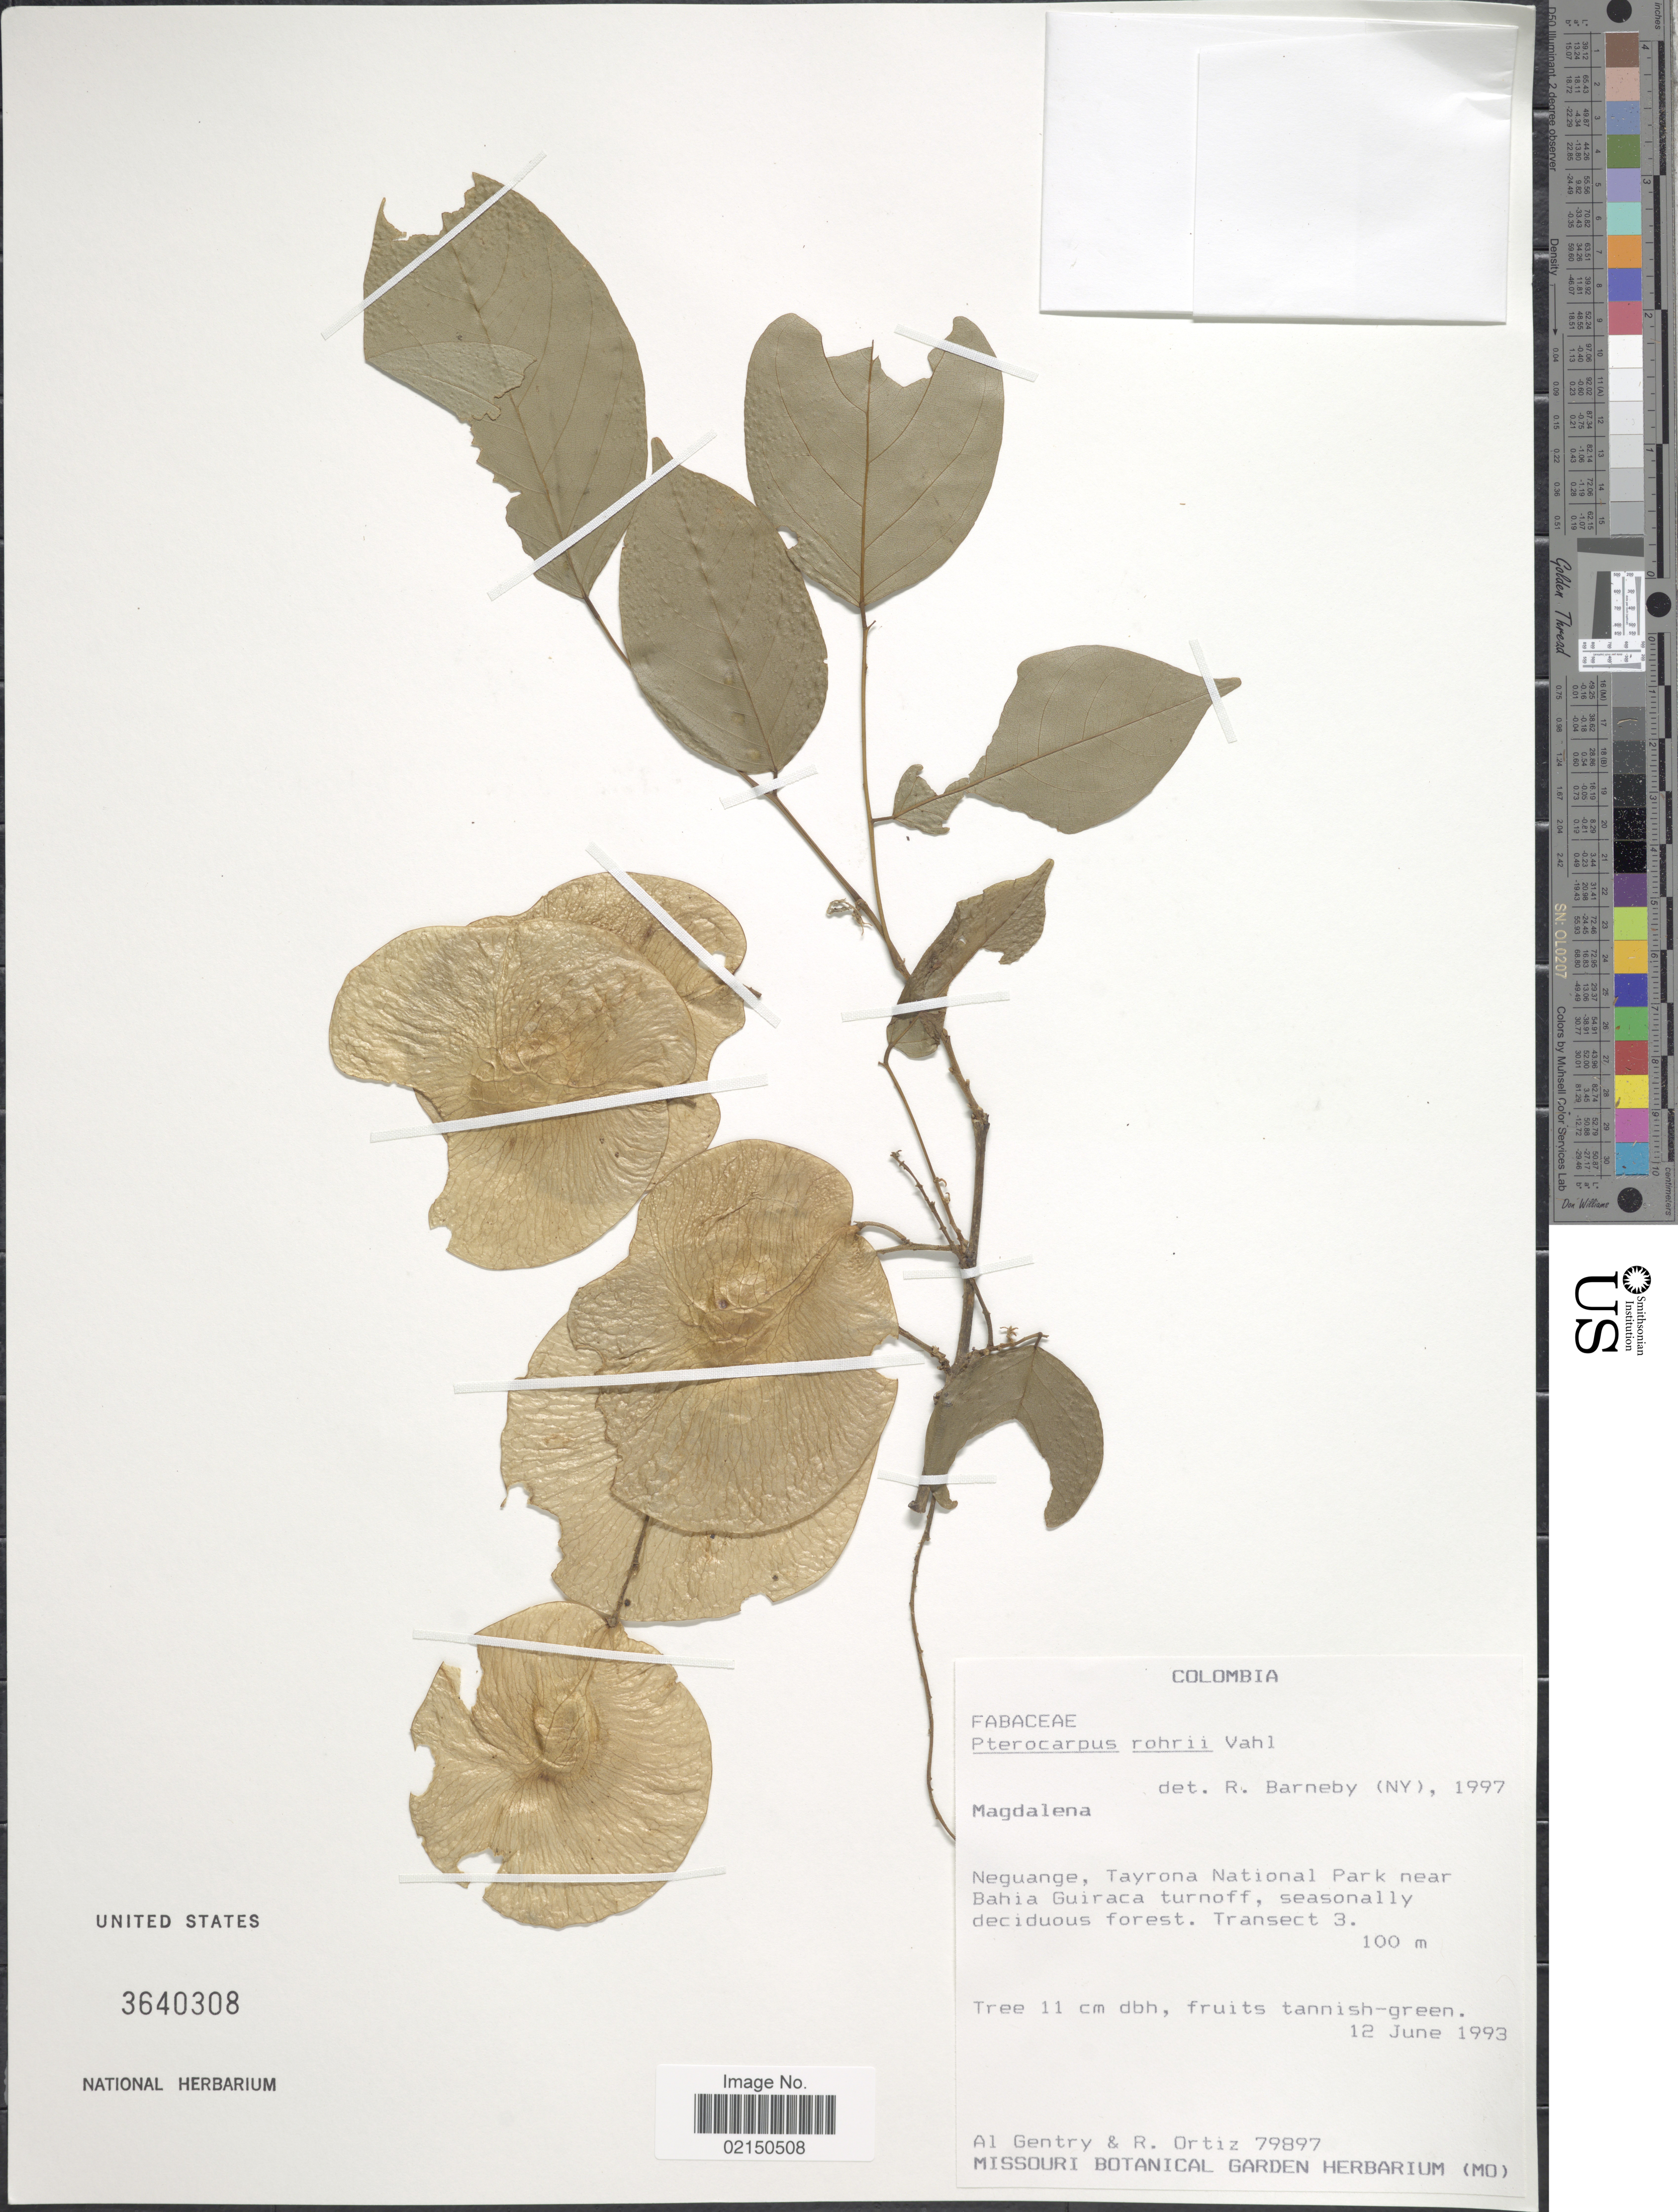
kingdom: Plantae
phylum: Tracheophyta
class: Magnoliopsida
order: Fabales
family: Fabaceae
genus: Pterocarpus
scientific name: Pterocarpus rohrii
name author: Vahl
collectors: A. H. Gentry & R. Ortiz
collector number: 79897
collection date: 1993-06-12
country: Colombia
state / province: Magdalena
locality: Neguange, Tayrona National Park near Bahia Guiraca turnoff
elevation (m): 100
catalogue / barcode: US 3640308